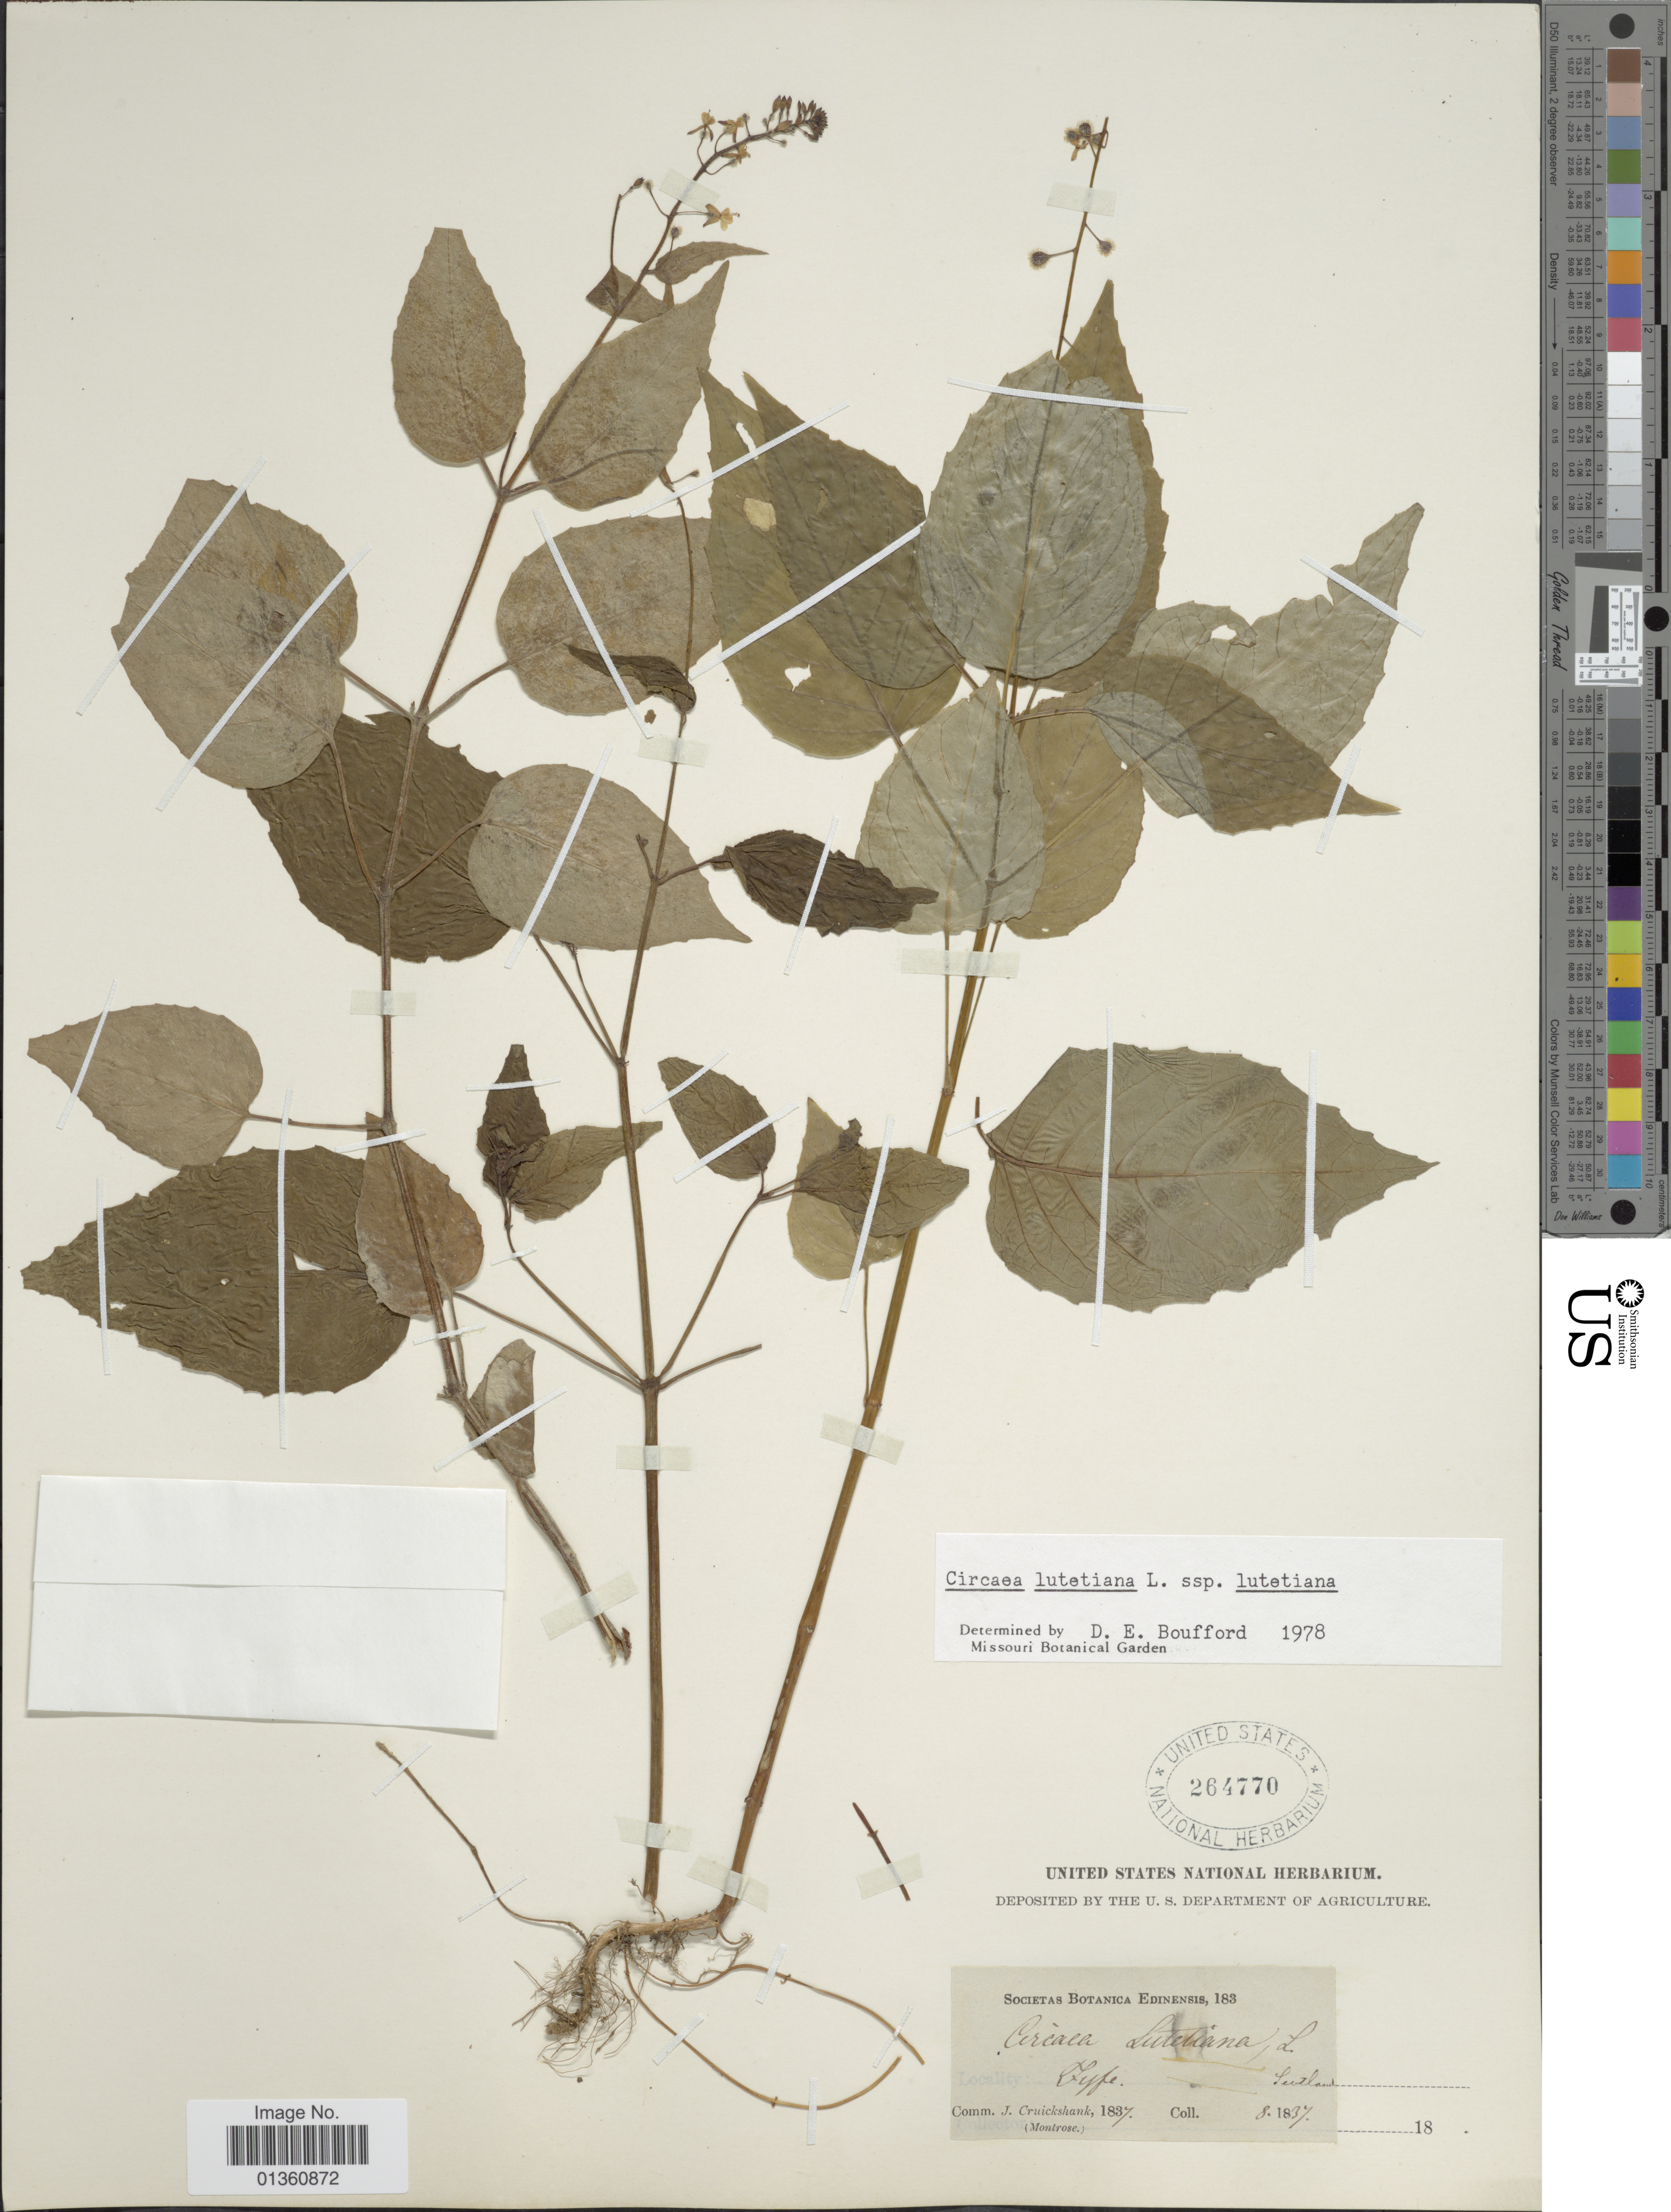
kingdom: Plantae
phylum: Tracheophyta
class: Magnoliopsida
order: Myrtales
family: Onagraceae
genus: Circaea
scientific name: Circaea lutetiana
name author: L.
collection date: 1837-08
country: United Kingdom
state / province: Scotland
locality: Fyfe, Scotland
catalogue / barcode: US 264770